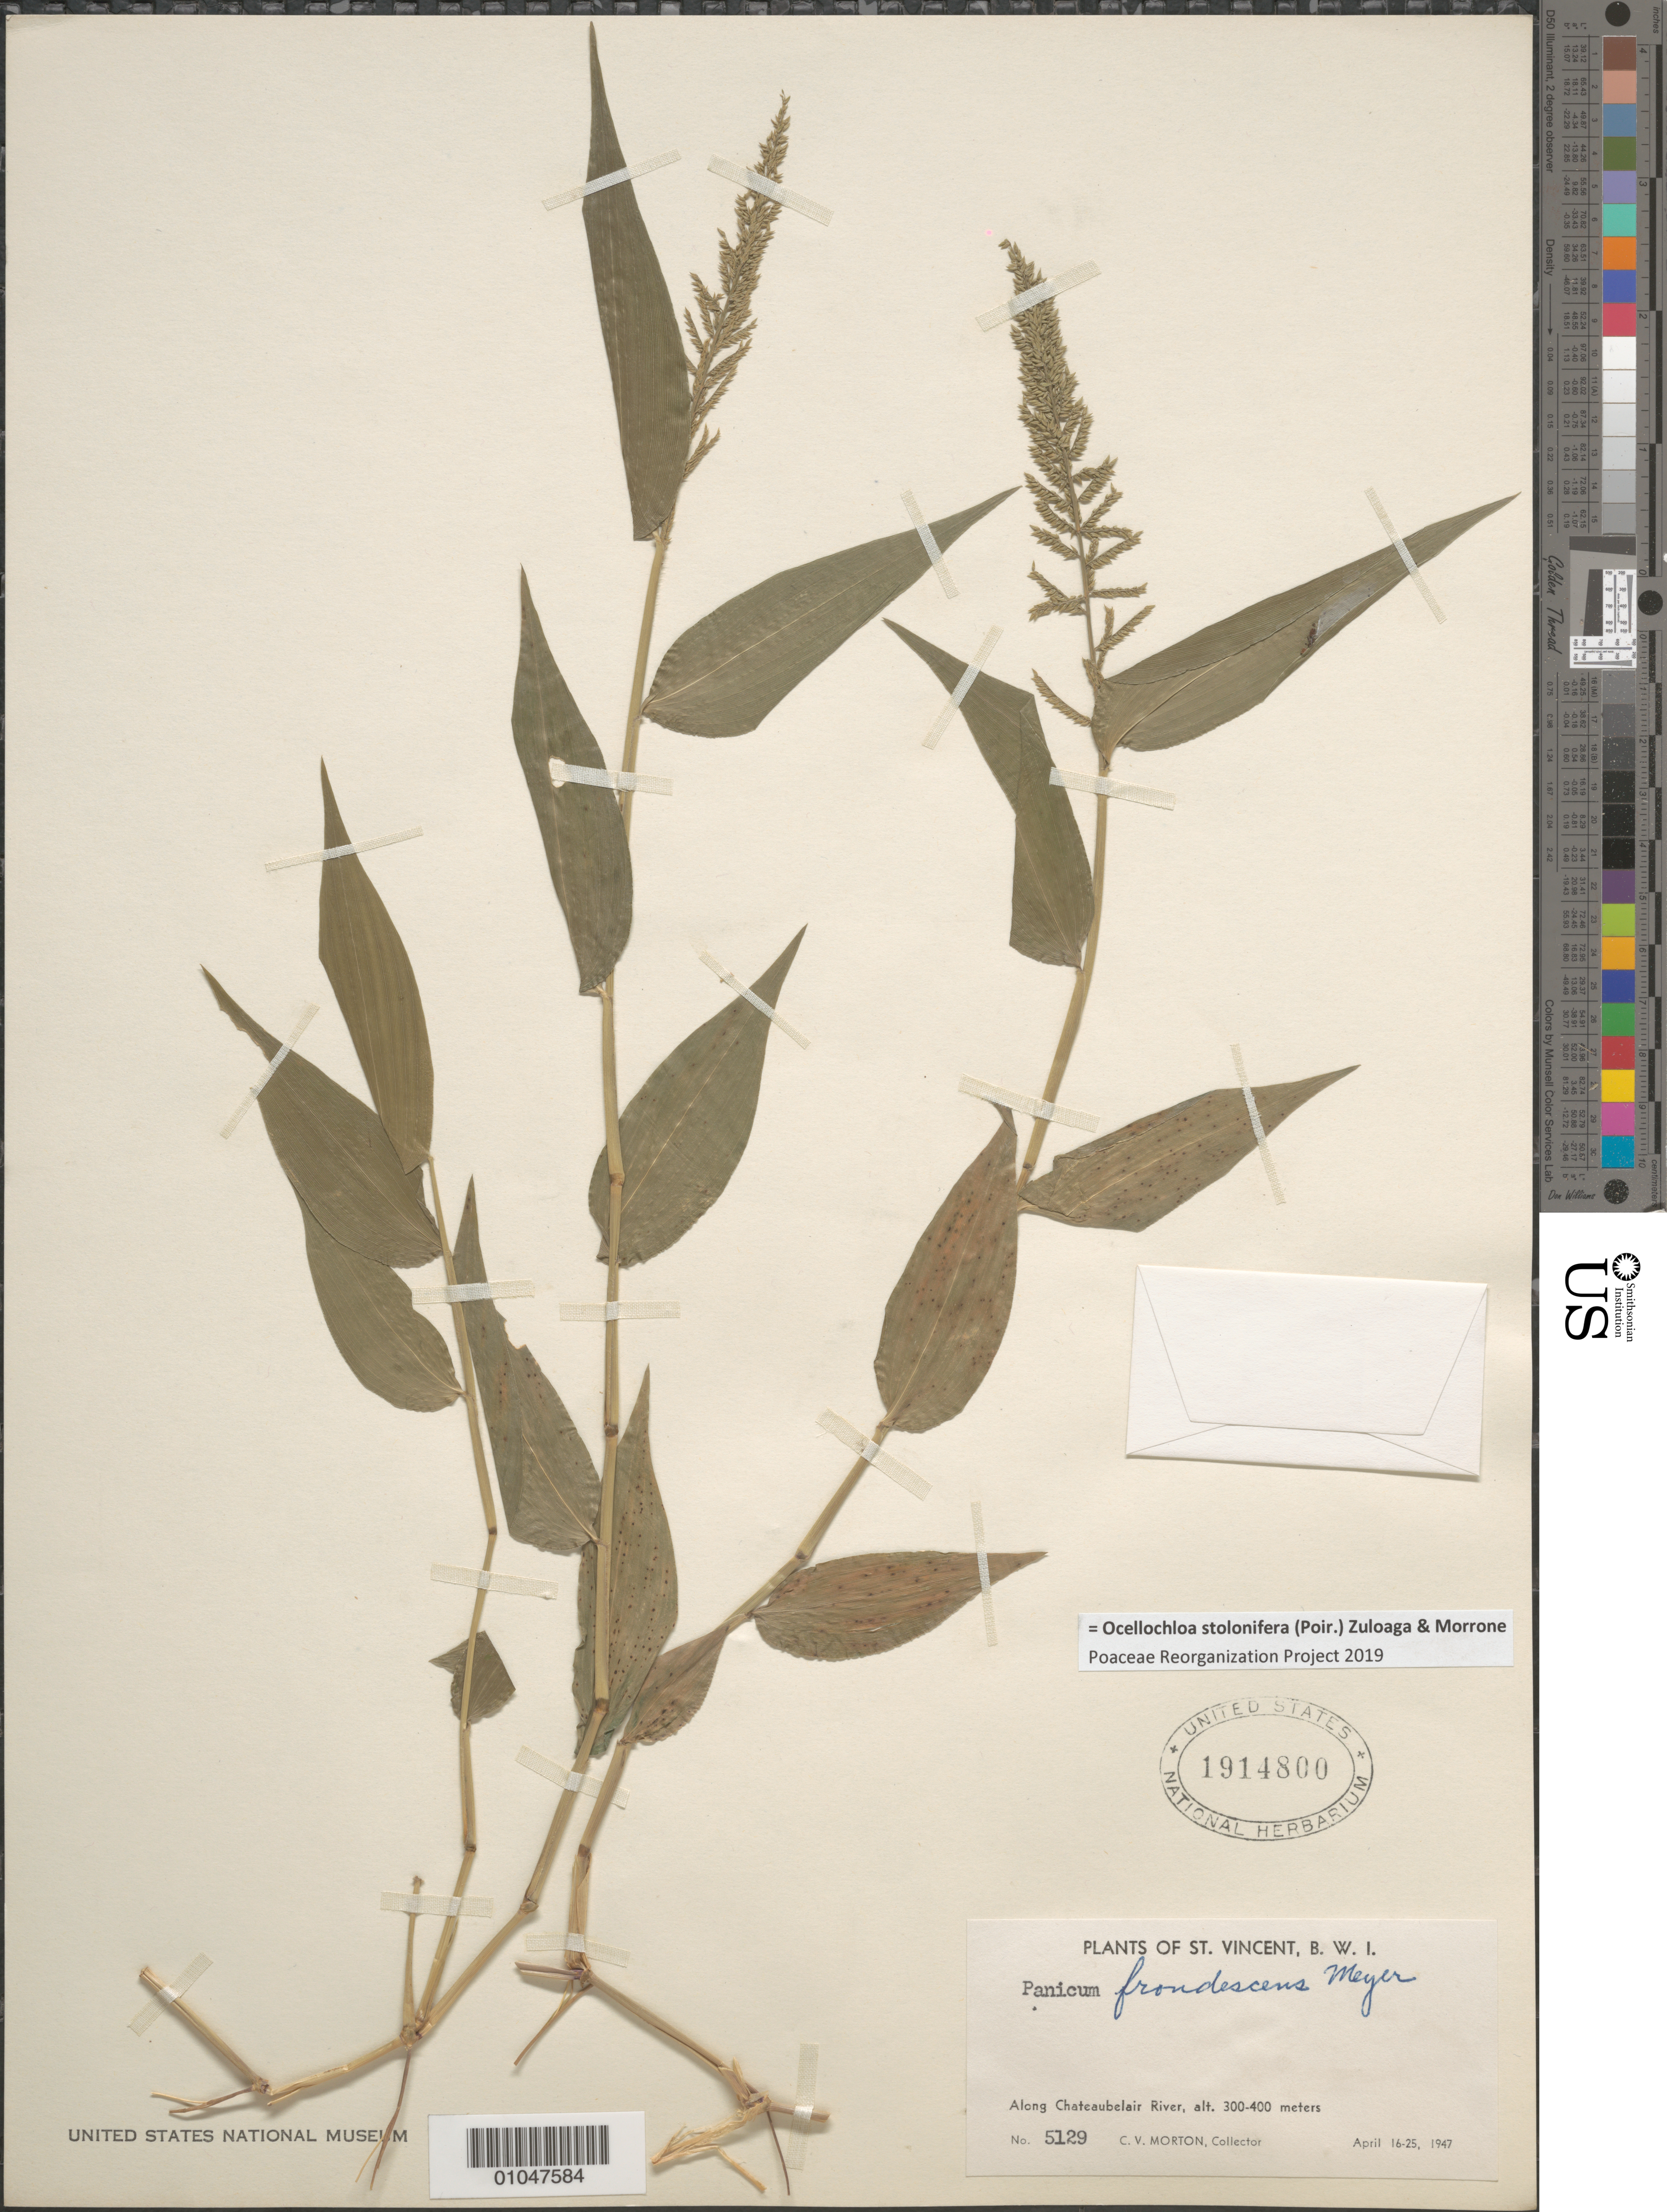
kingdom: Plantae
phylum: Tracheophyta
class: Liliopsida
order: Poales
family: Poaceae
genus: Panicum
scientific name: Panicum frondescens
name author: G. Mey.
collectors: C. V. Morton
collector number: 5129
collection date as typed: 16 Apr 1947 to 25 Apr 1947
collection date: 1947-04-16/1947-04-25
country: St. Vincent - Grenadines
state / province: Saint David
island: St. Vincent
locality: Along Chateaubelair river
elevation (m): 300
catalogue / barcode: US 1914800